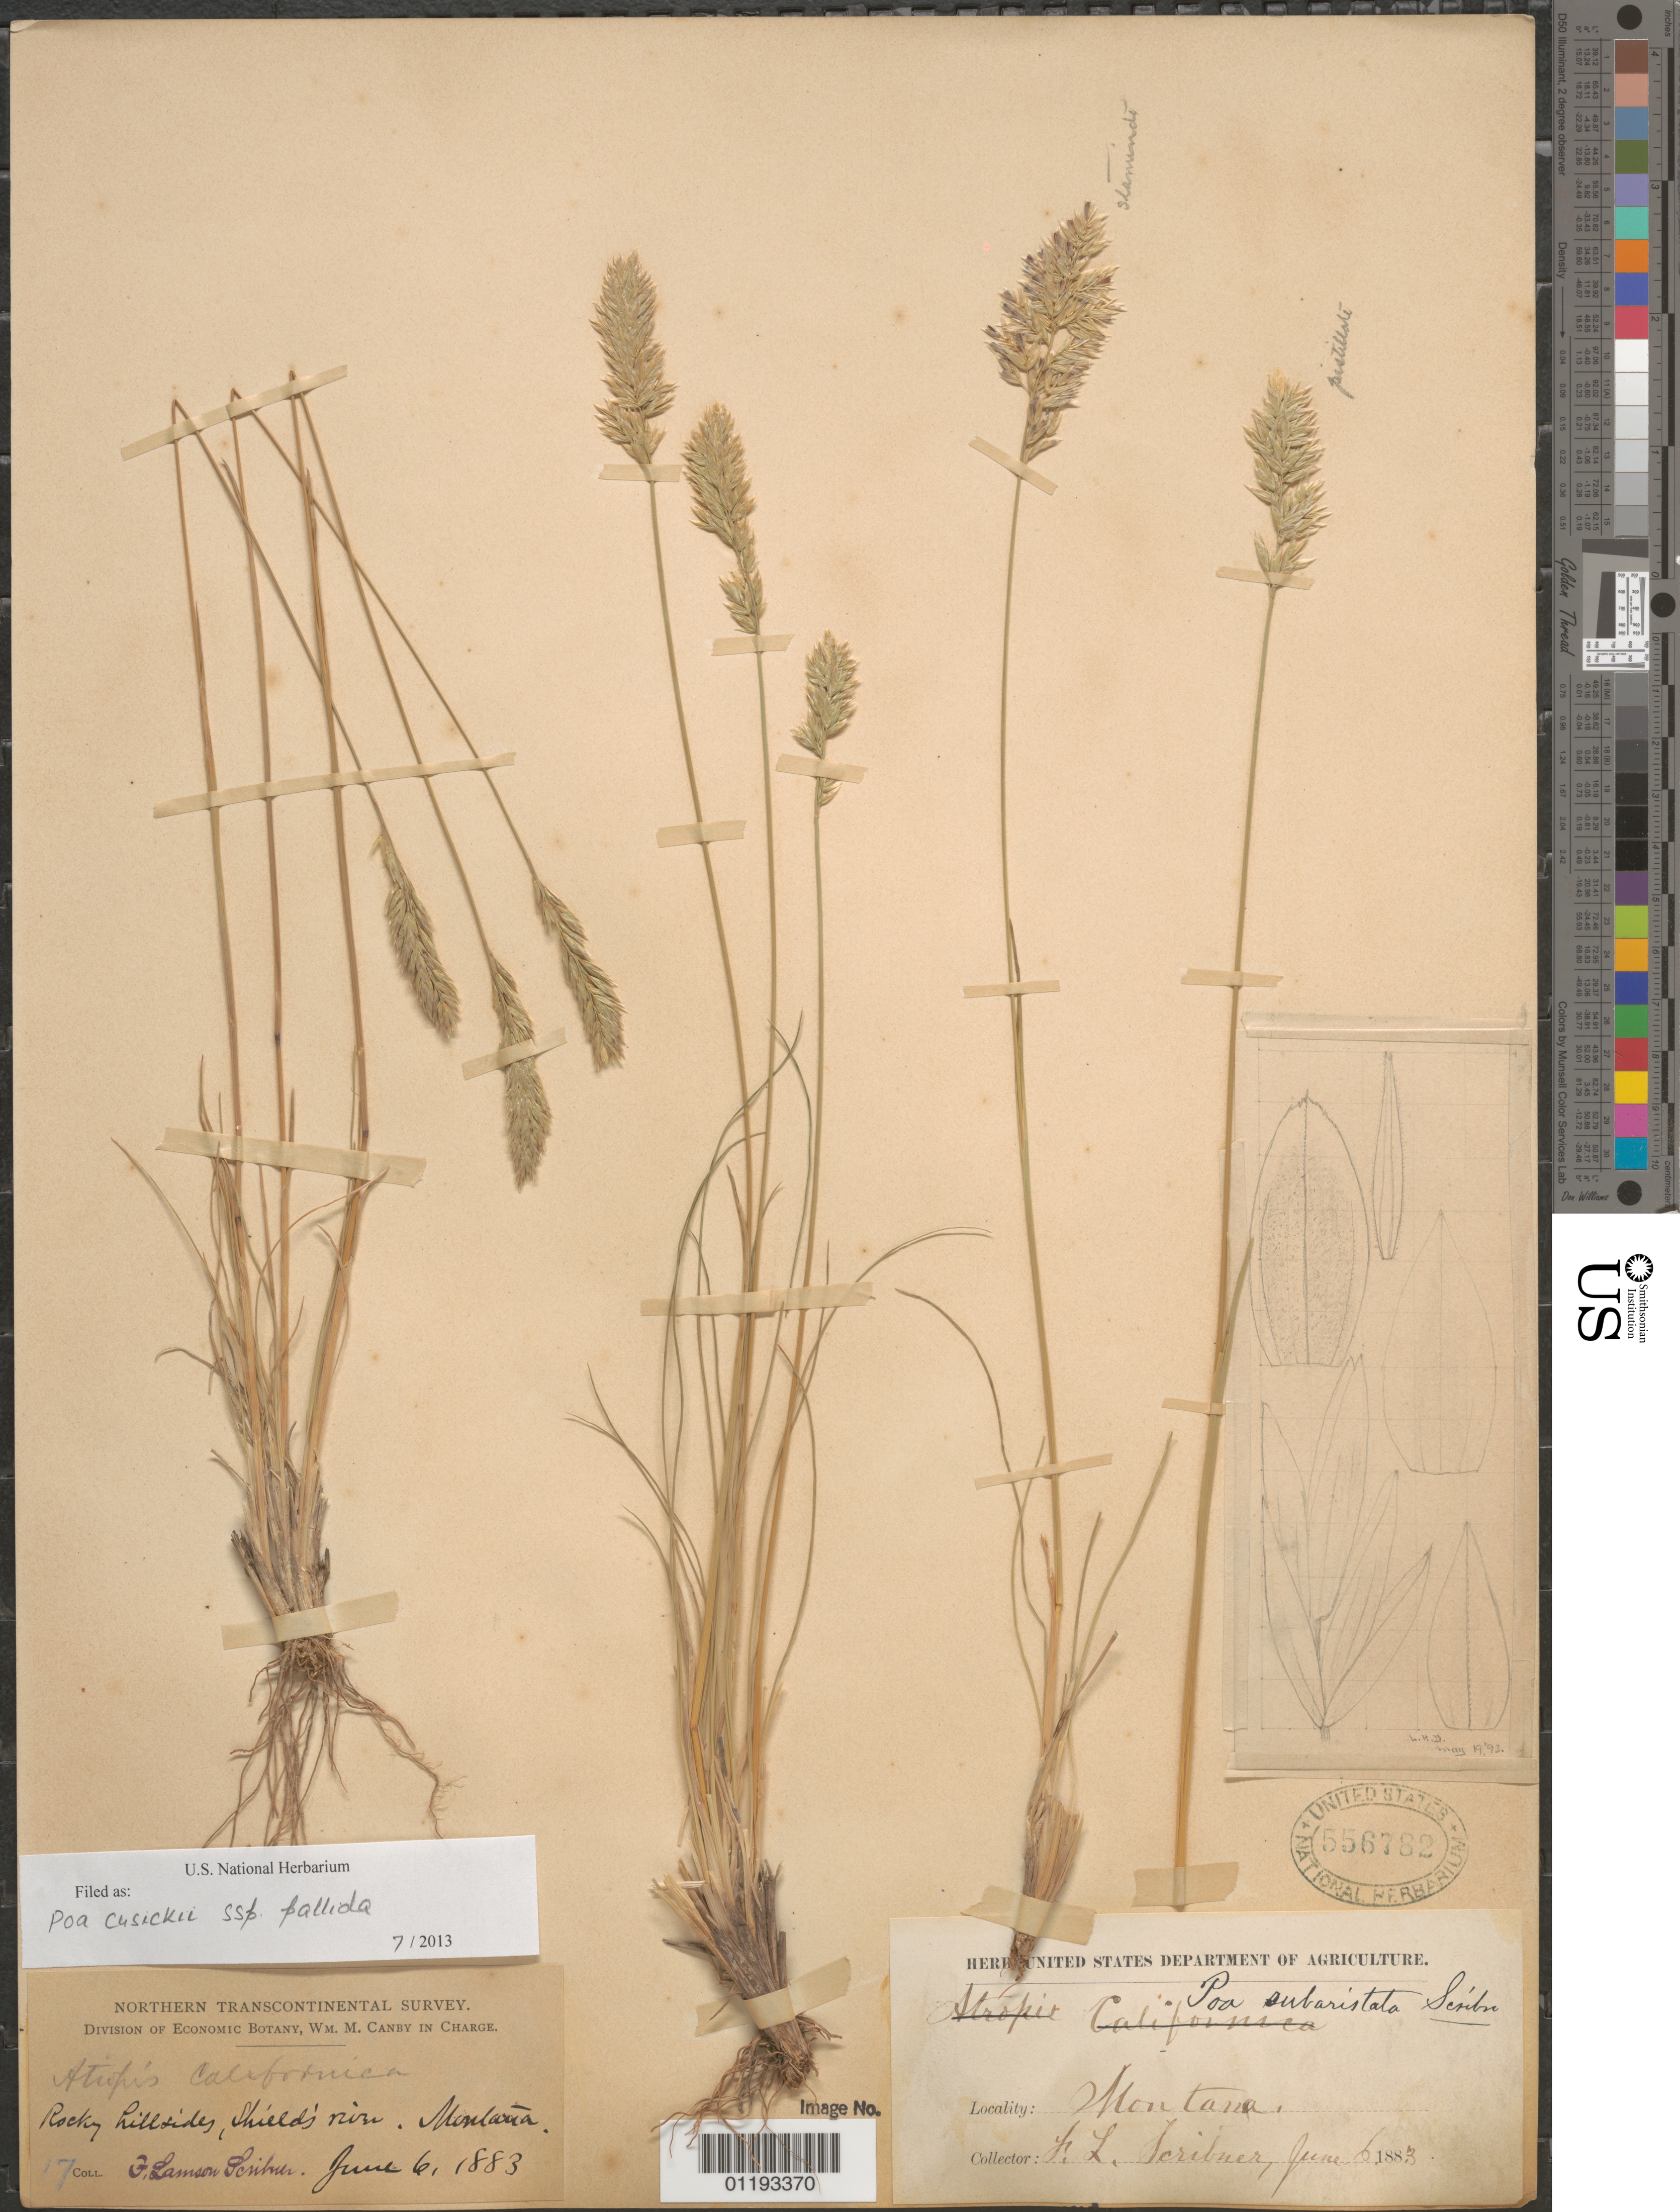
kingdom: Plantae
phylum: Tracheophyta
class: Liliopsida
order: Poales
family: Poaceae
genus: Poa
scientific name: Poa cusickii subsp. pallida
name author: Soreng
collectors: F. L. Scribner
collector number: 17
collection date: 1883-06-06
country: United States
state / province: Montana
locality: Rocky hillsides, Shields River.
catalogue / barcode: US 556782